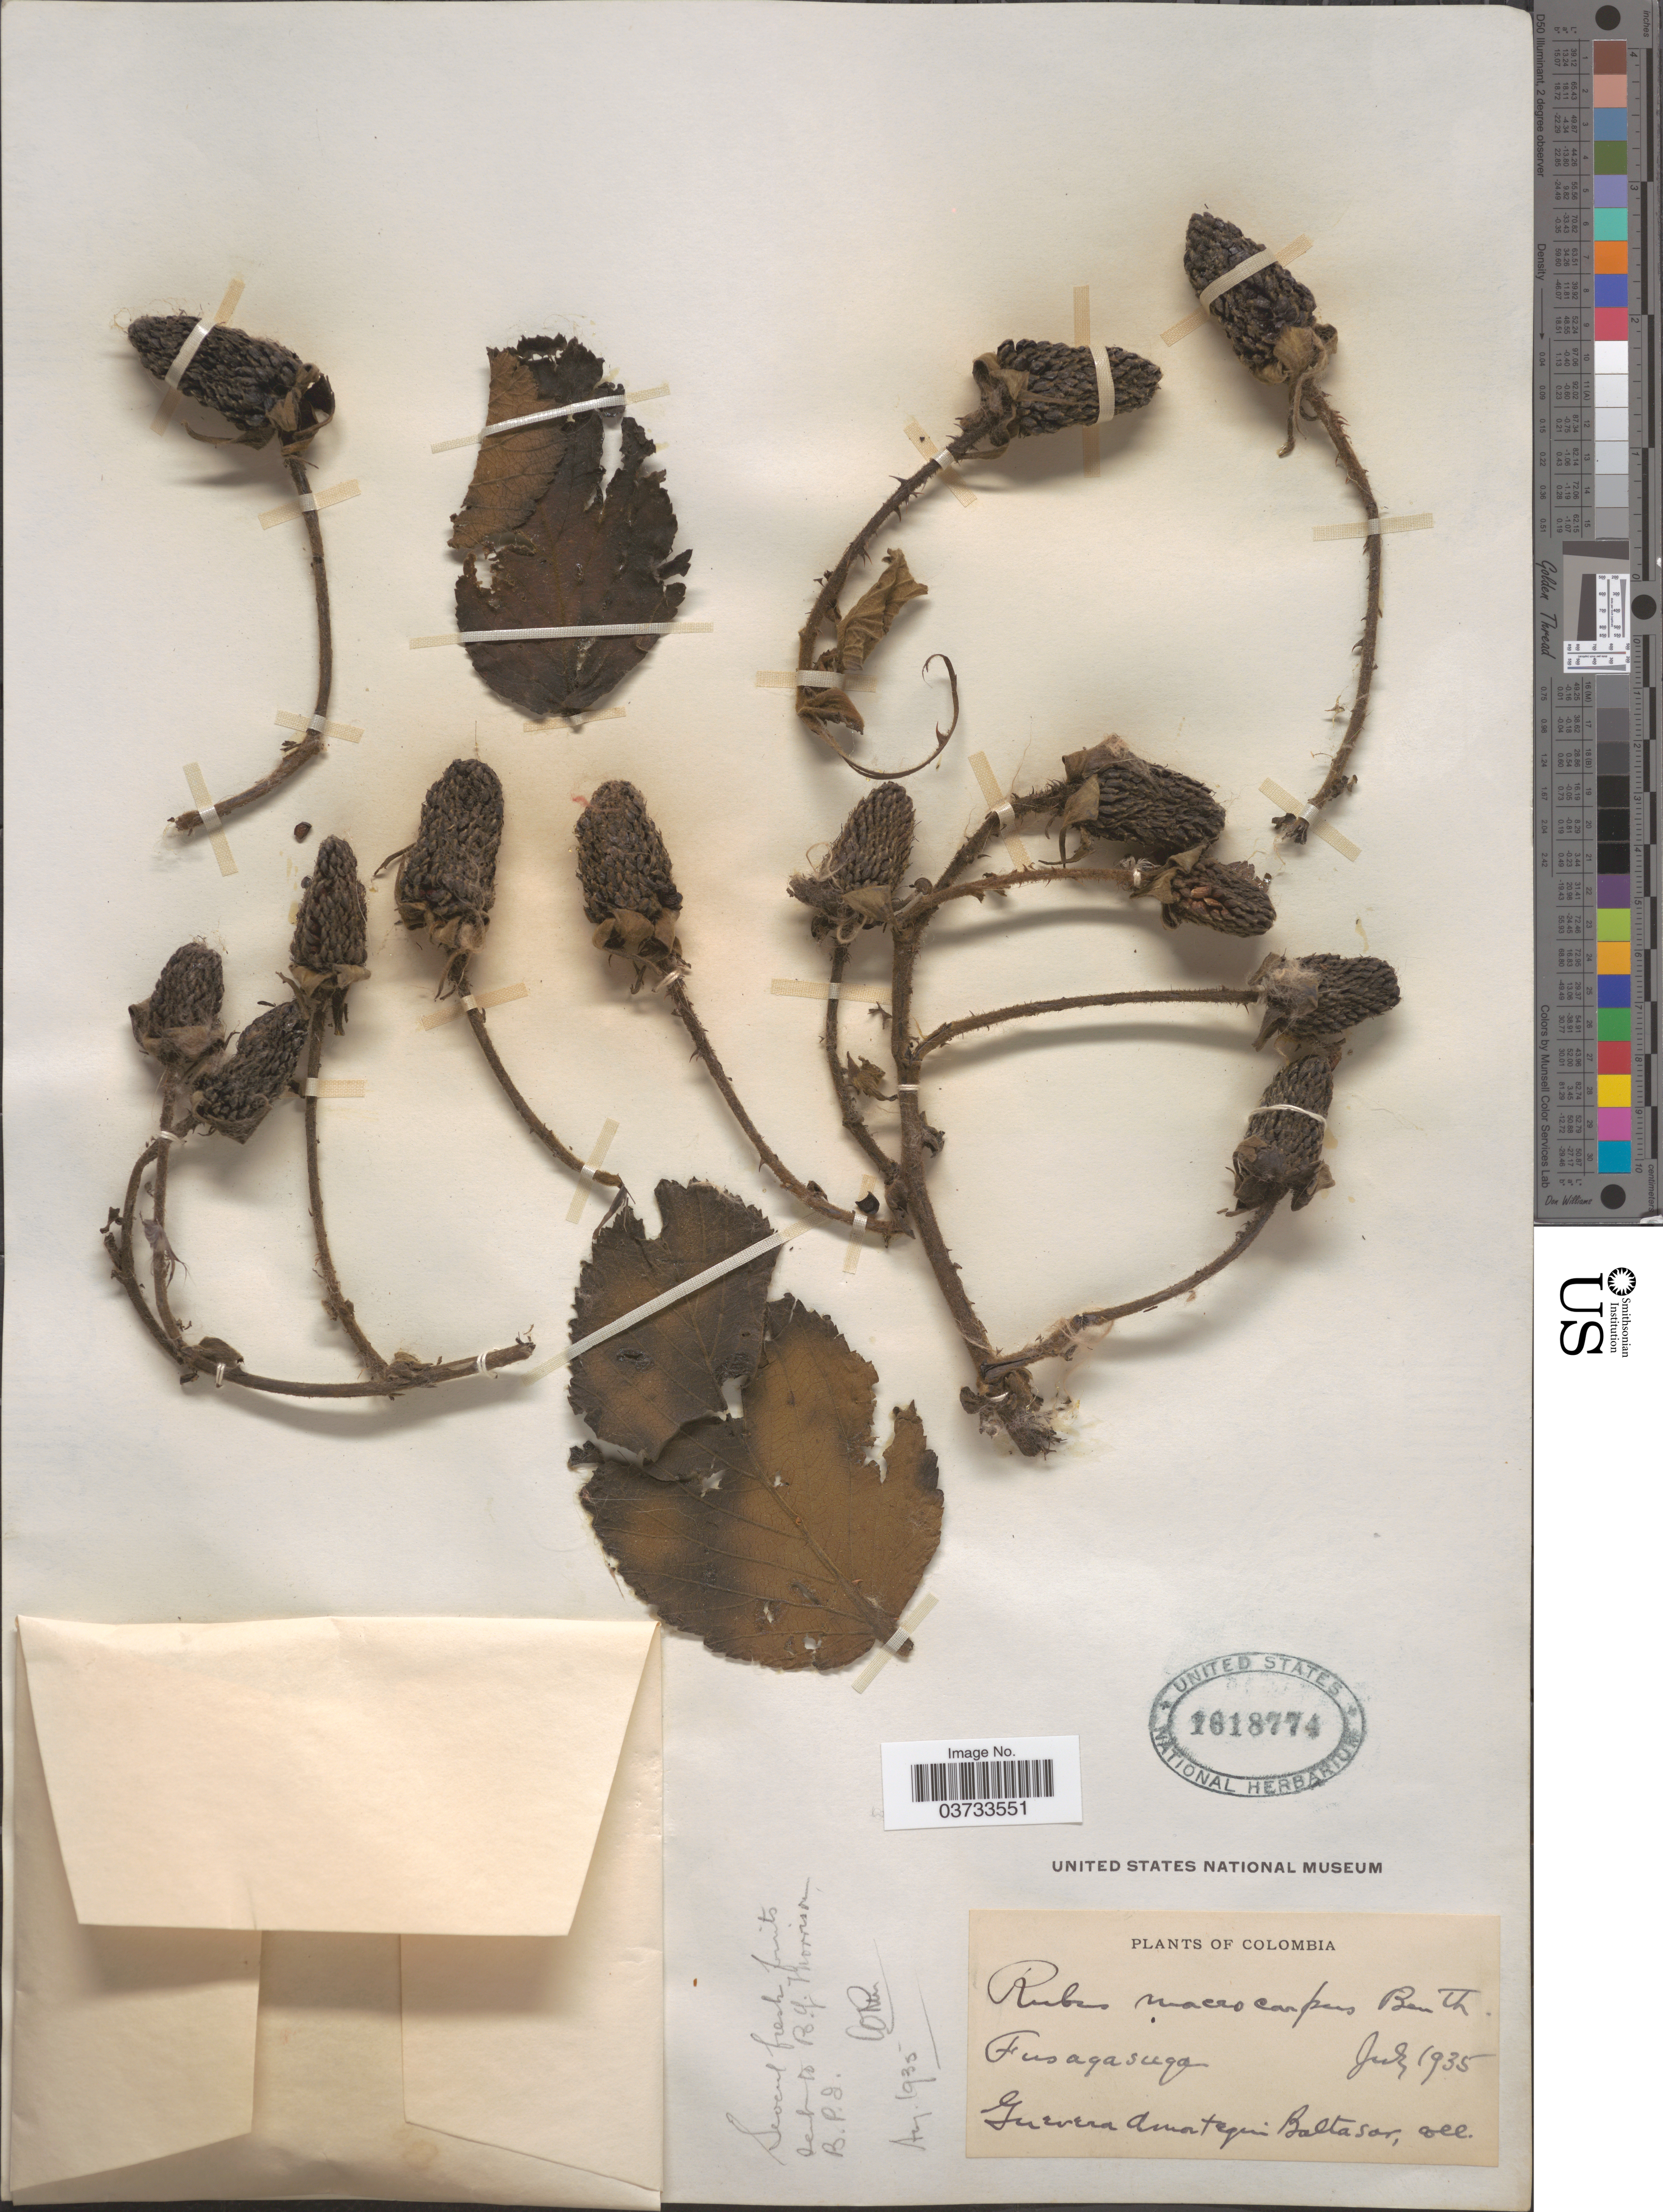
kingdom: Plantae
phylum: Tracheophyta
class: Magnoliopsida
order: Rosales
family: Rosaceae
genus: Rubus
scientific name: Rubus macrocarpus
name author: King ex C.B. Clarke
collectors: B. Guevara Amortegui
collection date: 1935-07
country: Colombia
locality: Fusagasuga.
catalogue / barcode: US 1618774